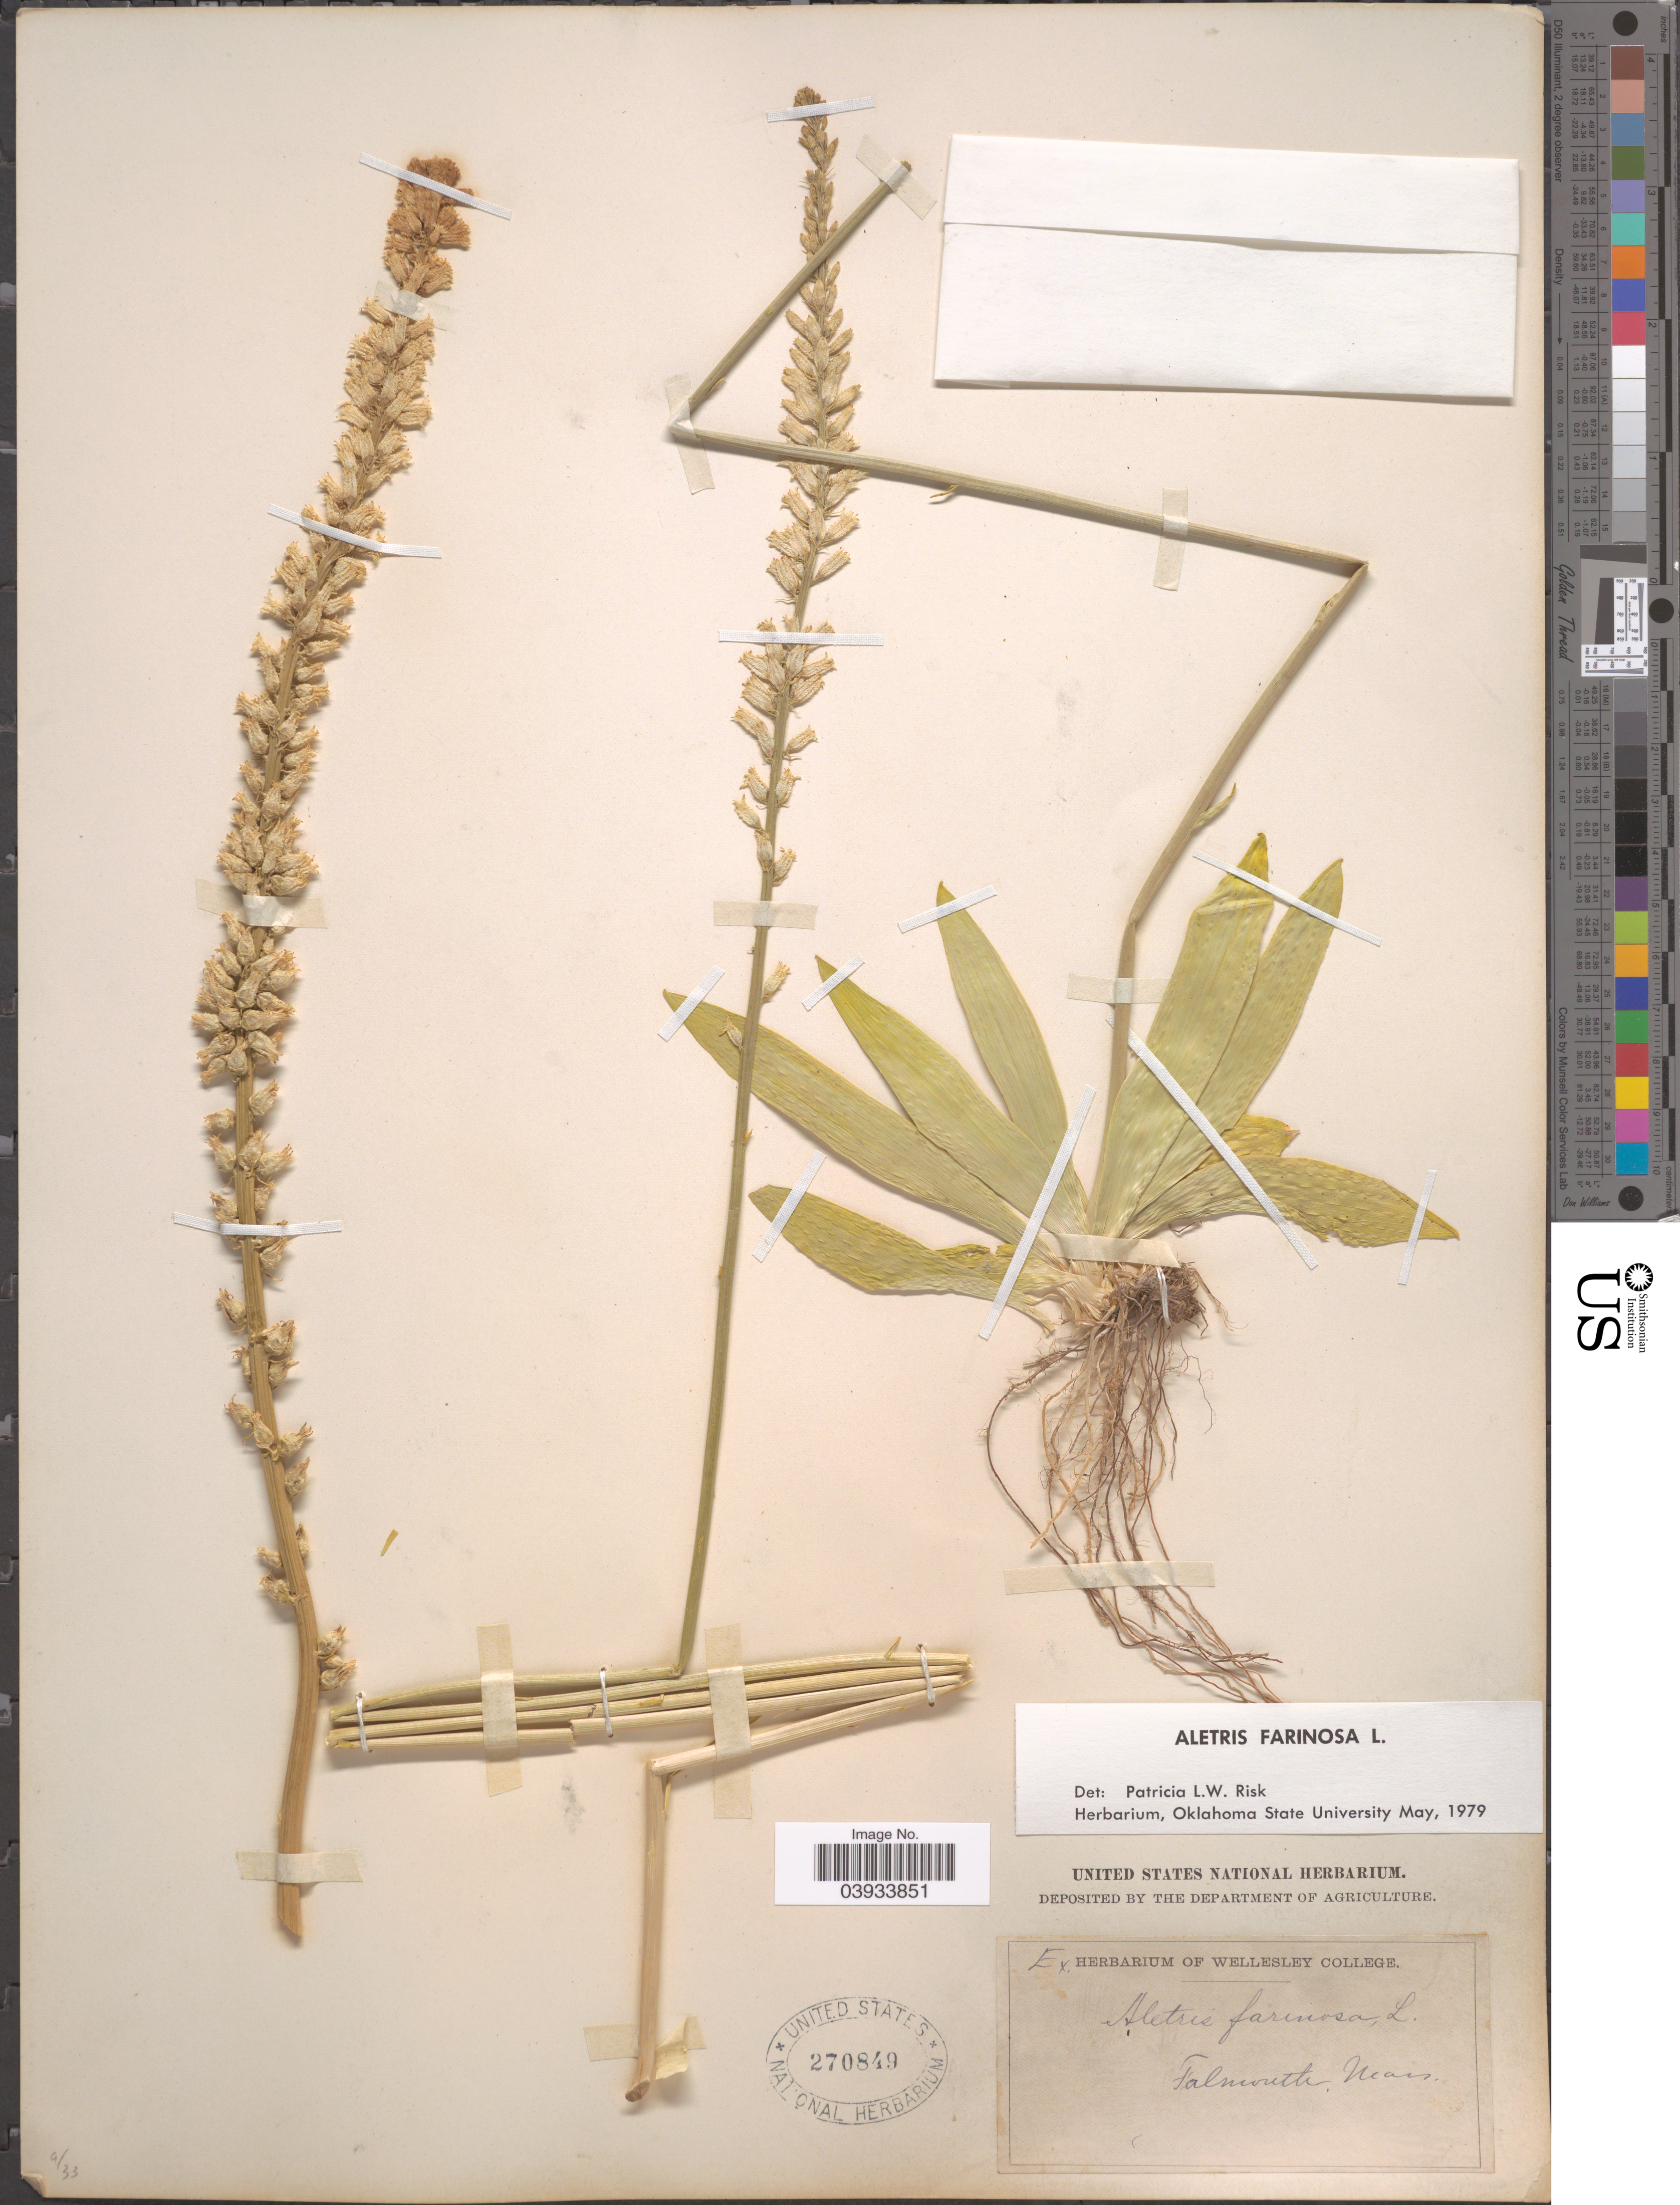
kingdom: Plantae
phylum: Tracheophyta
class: Liliopsida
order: Dioscoreales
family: Nartheciaceae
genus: Aletris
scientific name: Aletris farinosa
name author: L.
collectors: ex herb. Wellesley College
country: United States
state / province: Massachusetts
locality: Falmouth.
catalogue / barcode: US 270849